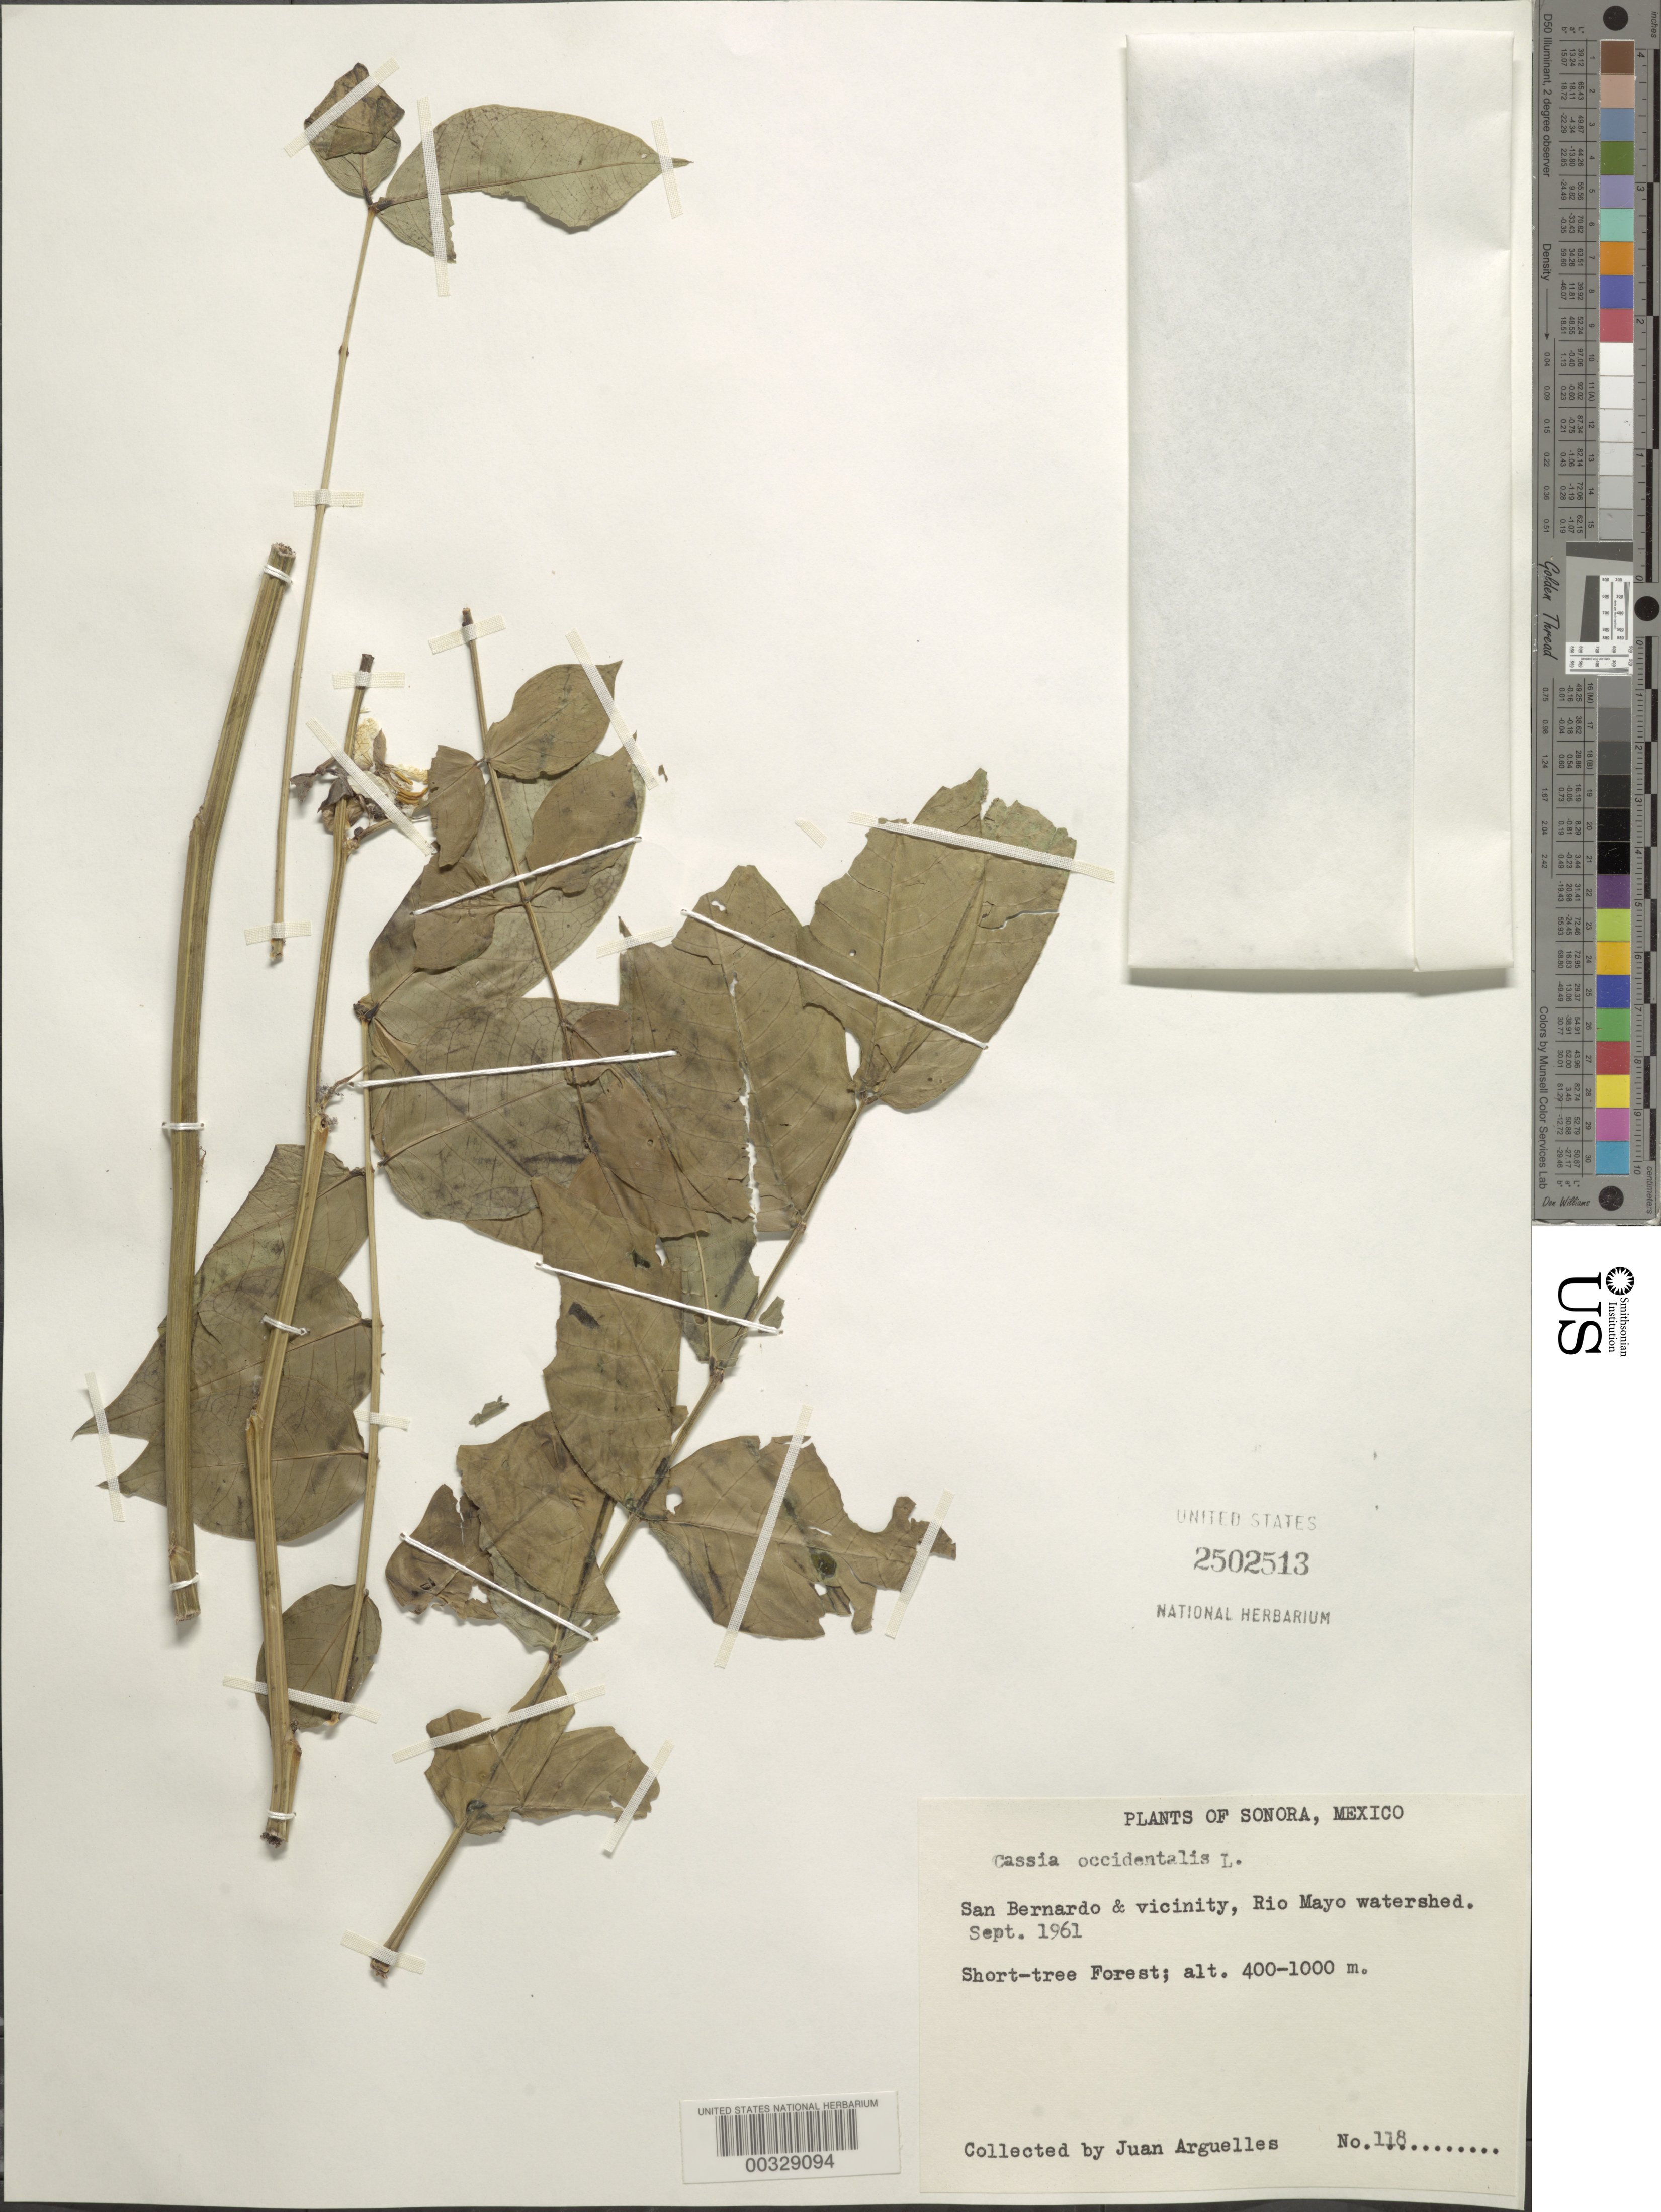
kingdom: Plantae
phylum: Tracheophyta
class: Magnoliopsida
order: Fabales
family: Fabaceae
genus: Senna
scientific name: Senna occidentalis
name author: (L.) Link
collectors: J. Arguelles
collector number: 118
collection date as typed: Sep 1961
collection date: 1961-09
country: Mexico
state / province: Sonora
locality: San bernardo and vicinity, Rio Mayo watershed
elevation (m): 400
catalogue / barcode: US 2502513